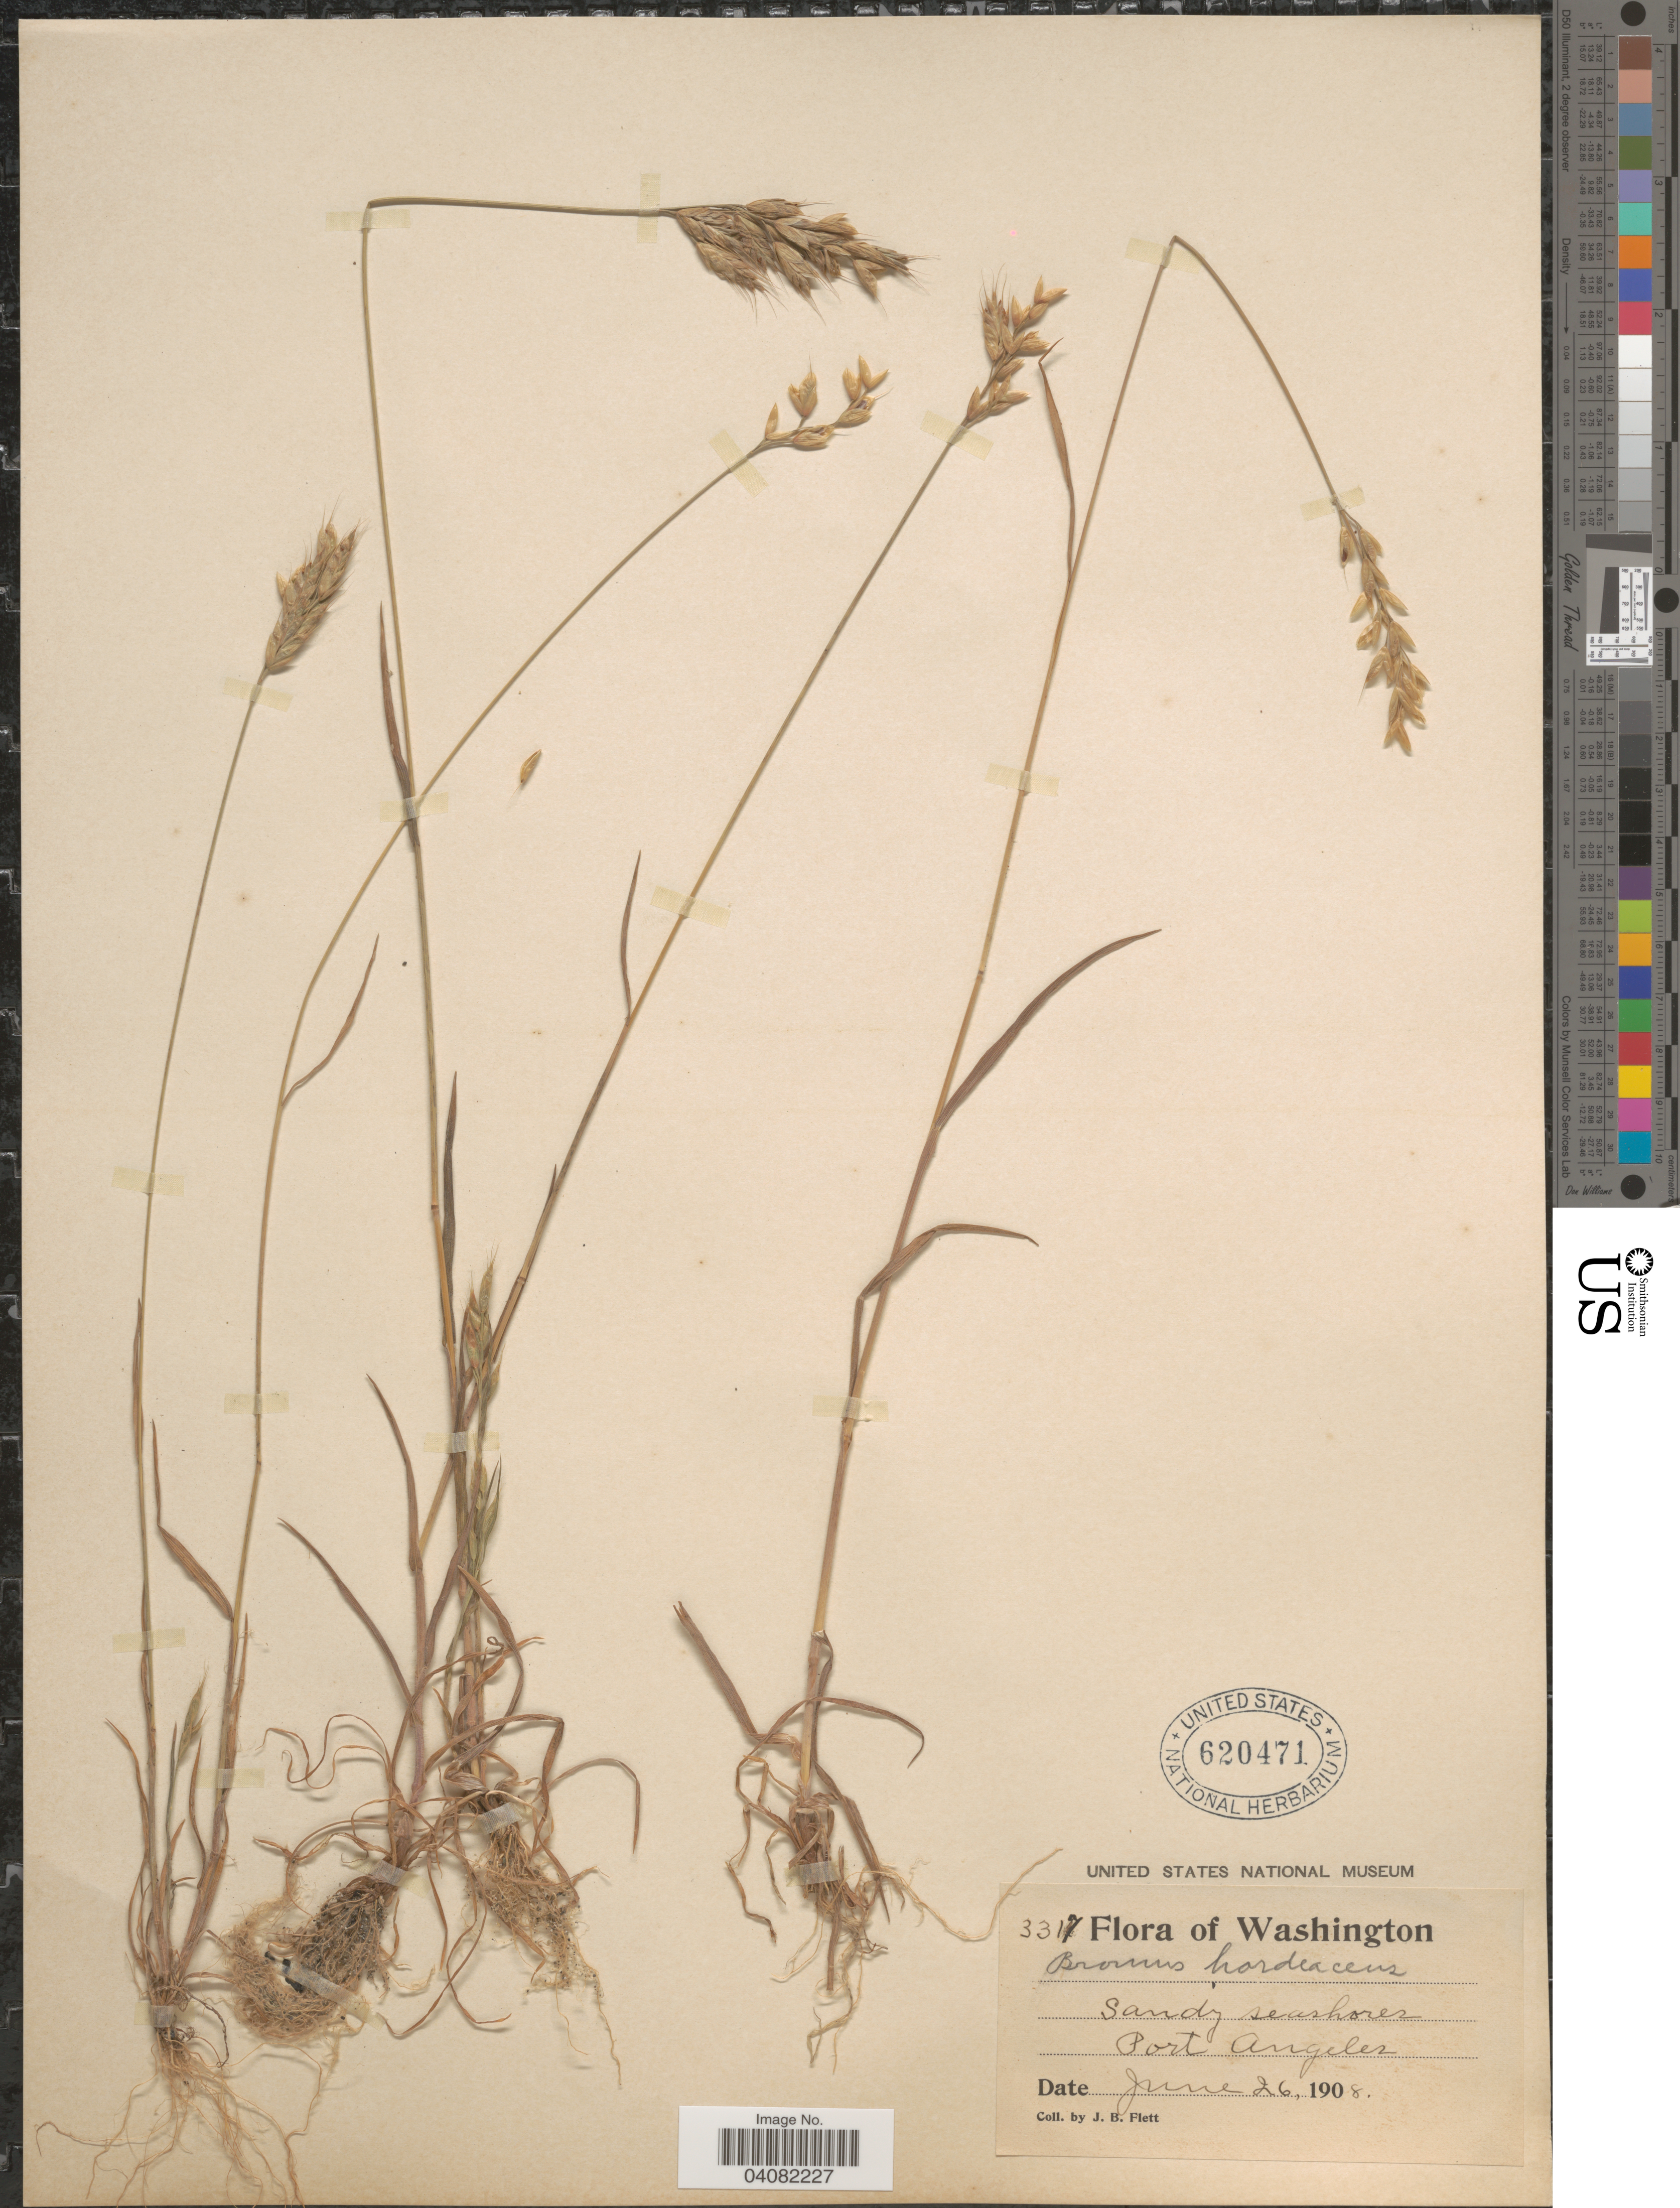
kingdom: Plantae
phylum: Tracheophyta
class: Liliopsida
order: Poales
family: Poaceae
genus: Bromus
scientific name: Bromus hordeaceus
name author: L.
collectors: J. Flett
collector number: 3317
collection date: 1908-06-26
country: United States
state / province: Washington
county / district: Clallam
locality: Port Angeles.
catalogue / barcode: US 620471